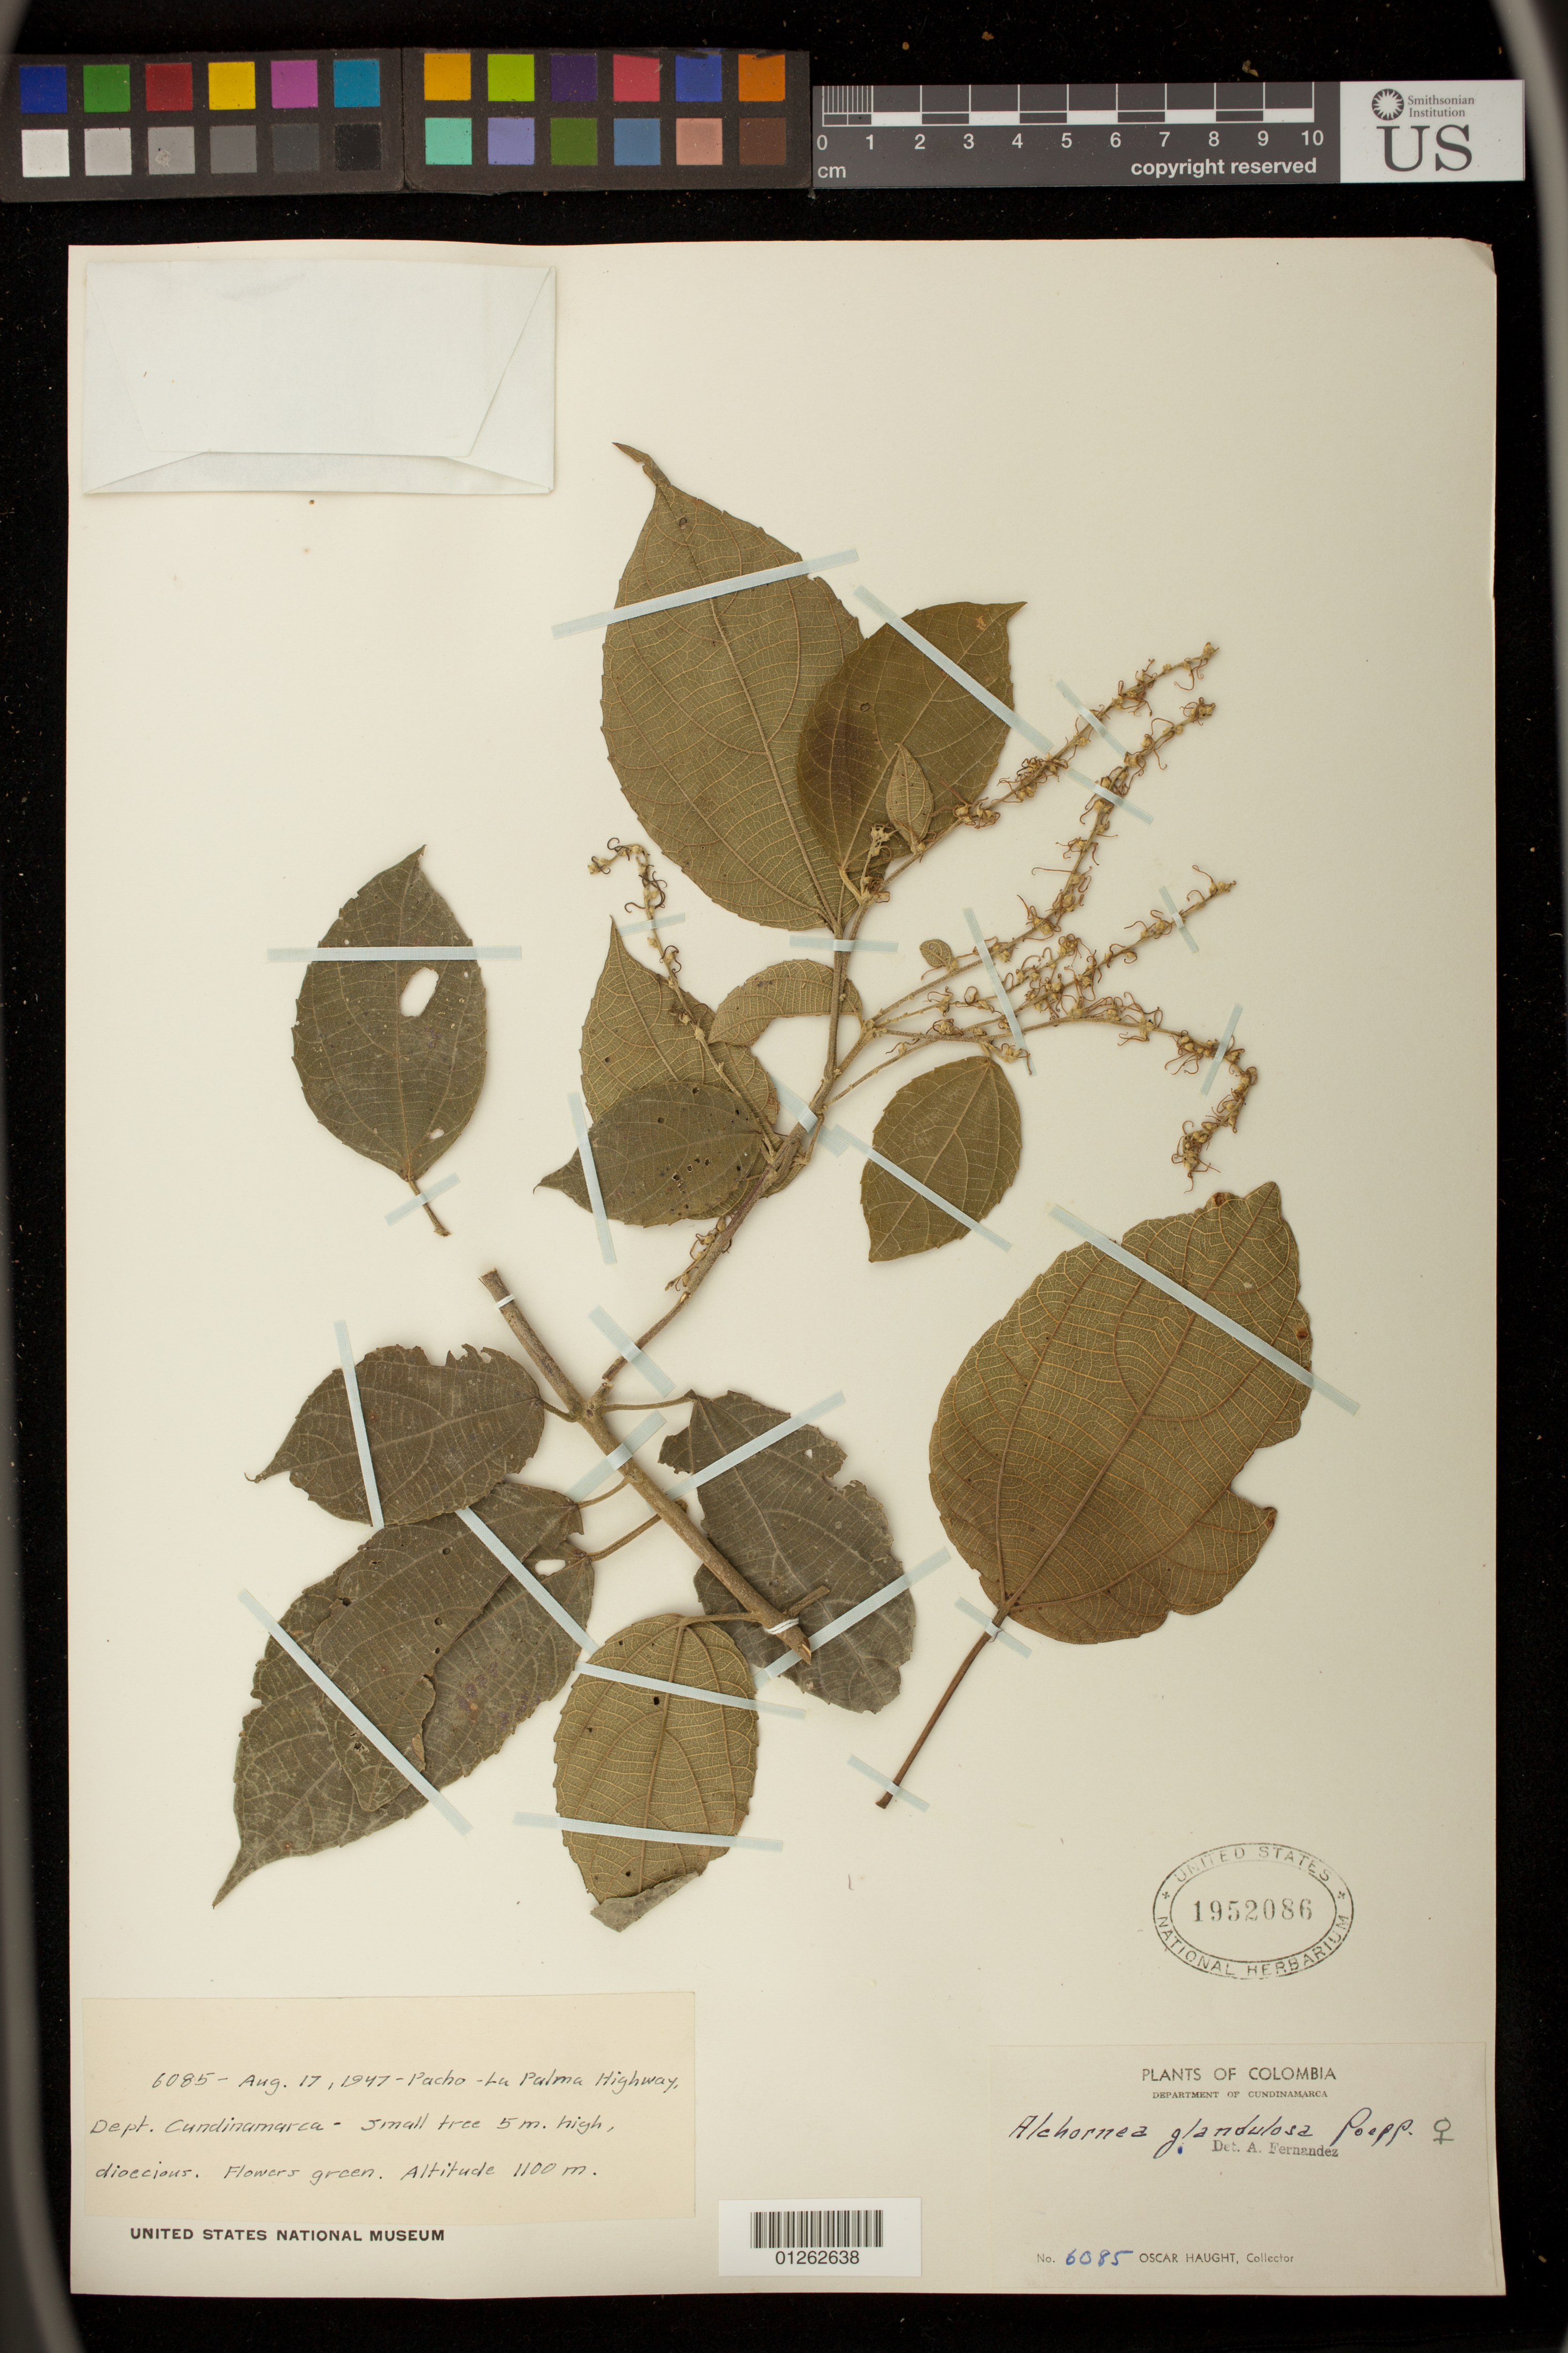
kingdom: Plantae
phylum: Tracheophyta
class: Magnoliopsida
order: Malpighiales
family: Euphorbiaceae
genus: Alchornea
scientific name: Alchornea glandulosa subsp. glandulosa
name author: Poepp.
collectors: O. Hought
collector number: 6085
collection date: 1947-08-17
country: Colombia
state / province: Cundinamarca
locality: Pacho - La Palma Highway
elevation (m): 100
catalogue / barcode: US 1952086